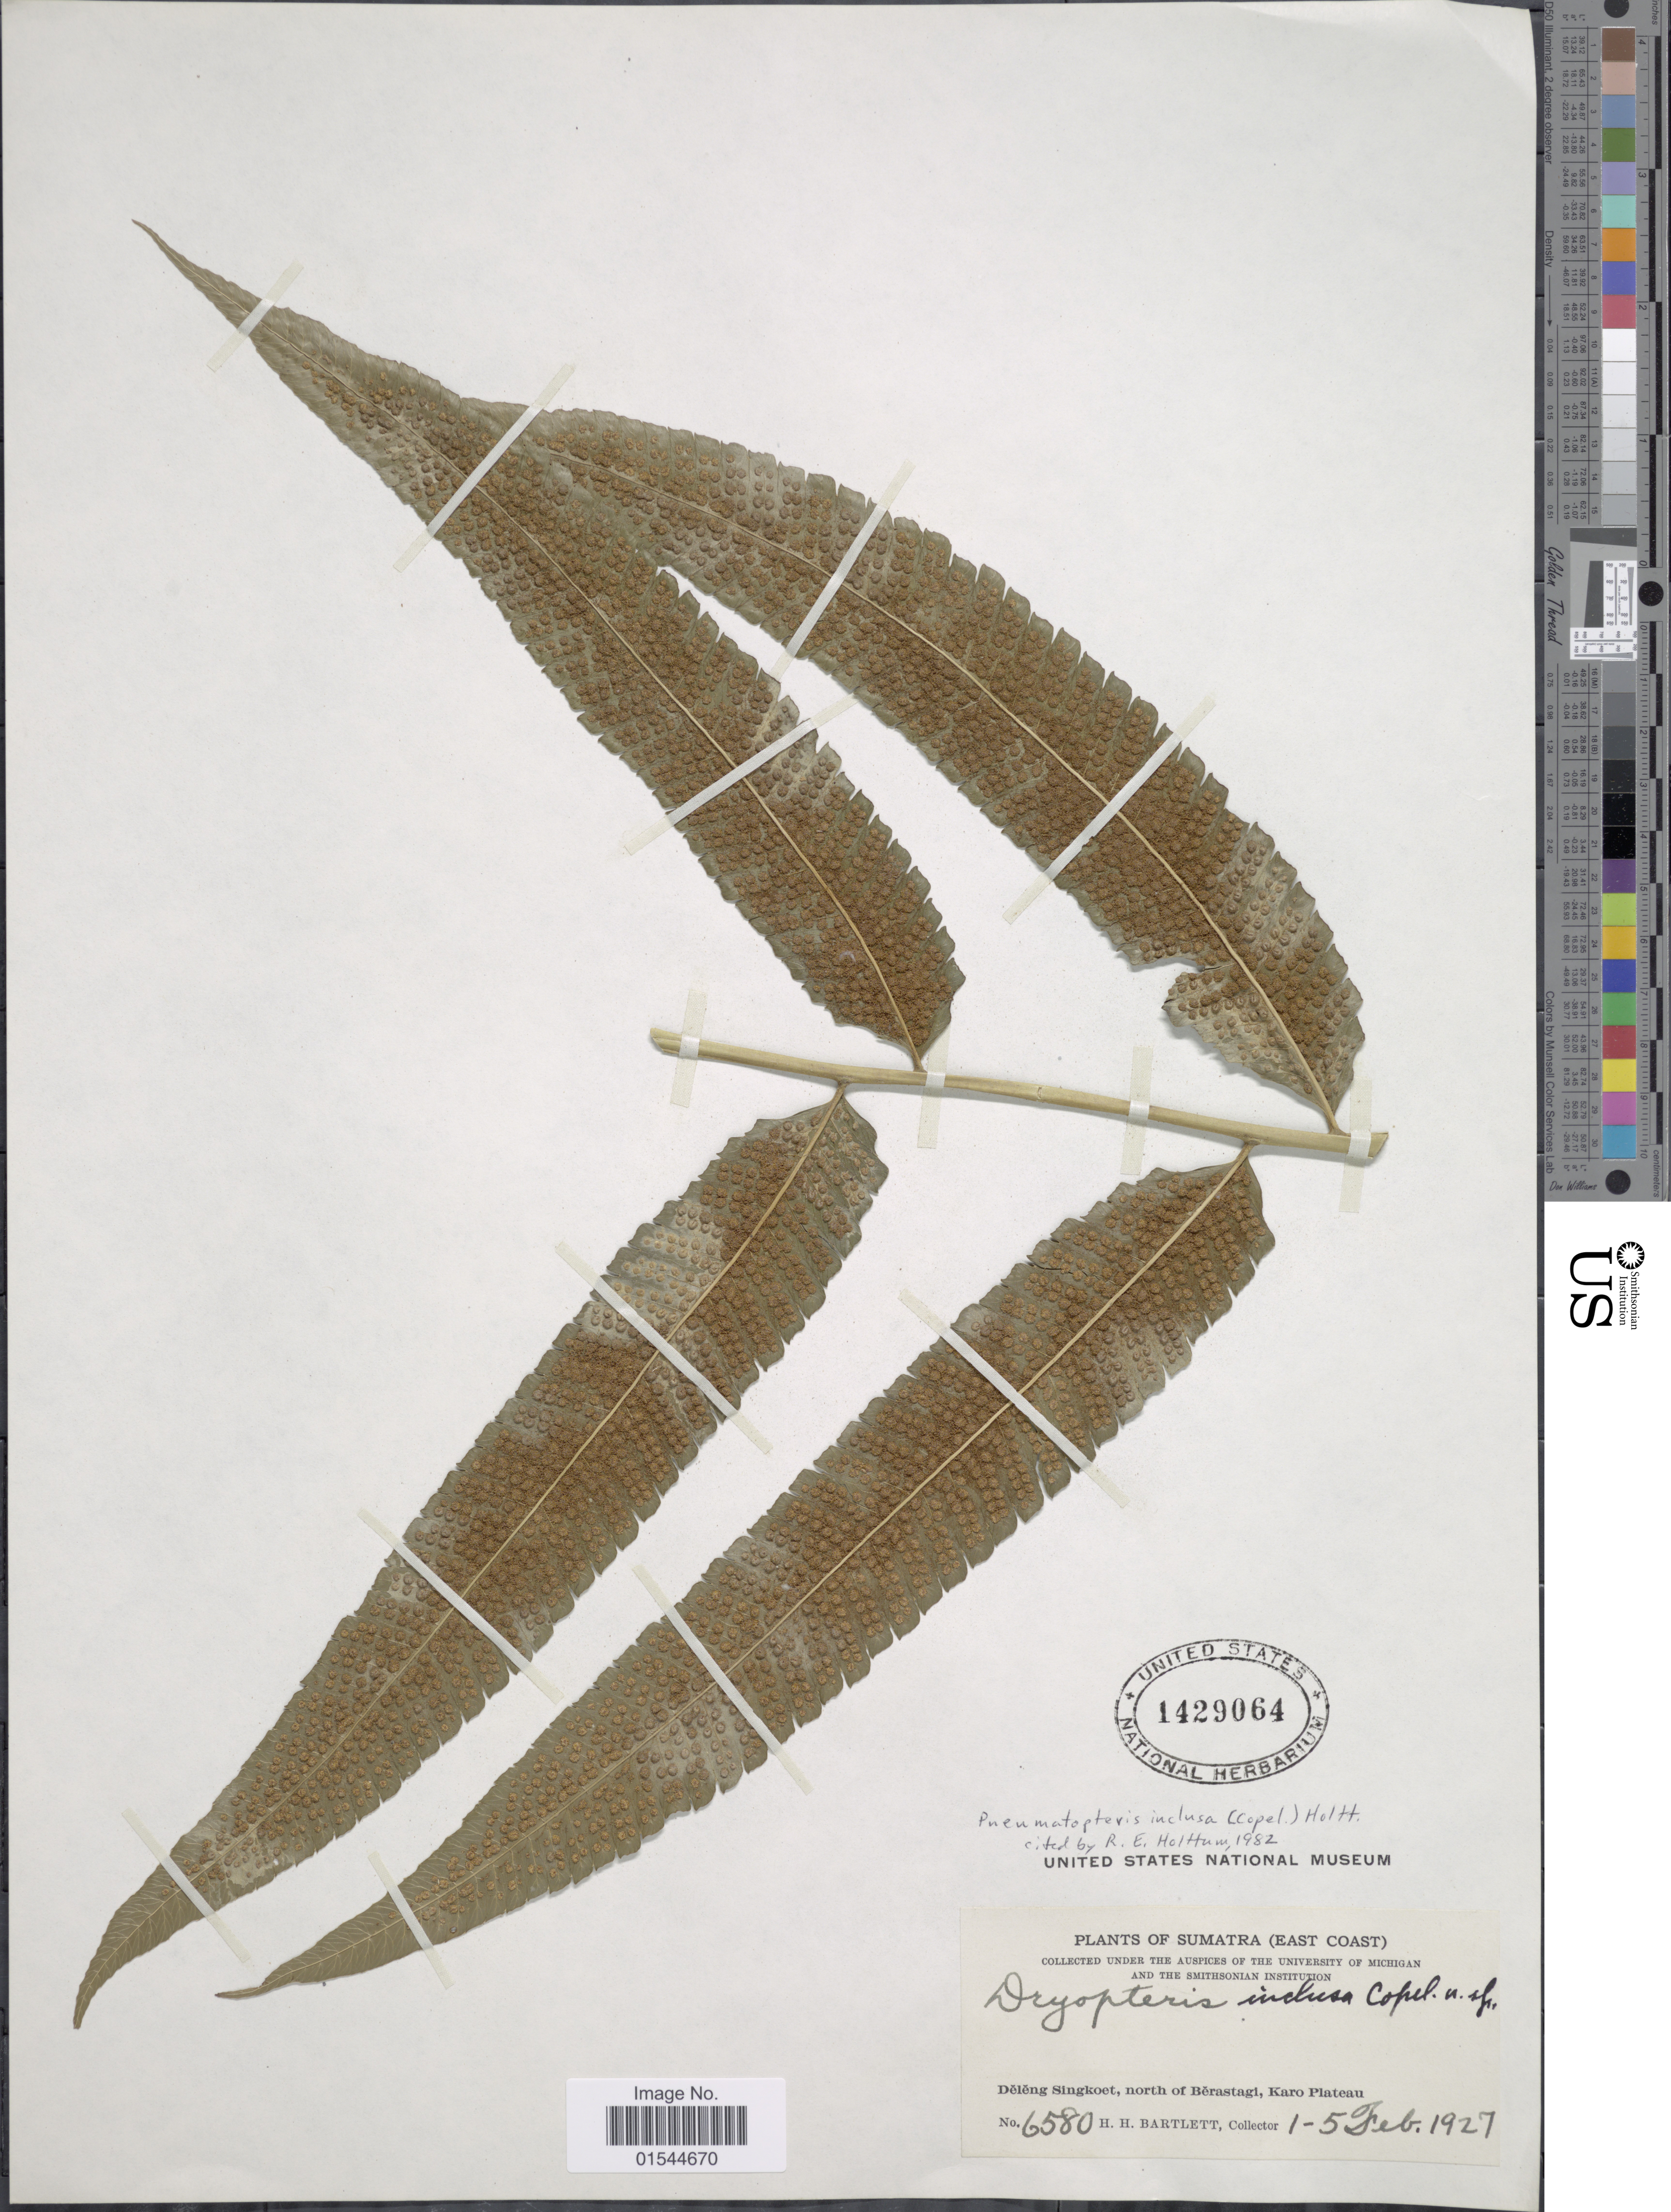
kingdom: Plantae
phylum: Tracheophyta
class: Polypodiopsida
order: Polypodiales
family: Thelypteridaceae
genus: Pneumatopteris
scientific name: Pneumatopteris inclusa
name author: (Copel.) Holttum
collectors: H. H. Bartlett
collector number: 6580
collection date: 1927-02-01/1927-02-05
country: Indonesia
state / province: Sumatra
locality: Sumatra (East Coast), Deleng Singkoet, north of Berastagi, Karo Plateau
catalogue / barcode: US 1429064